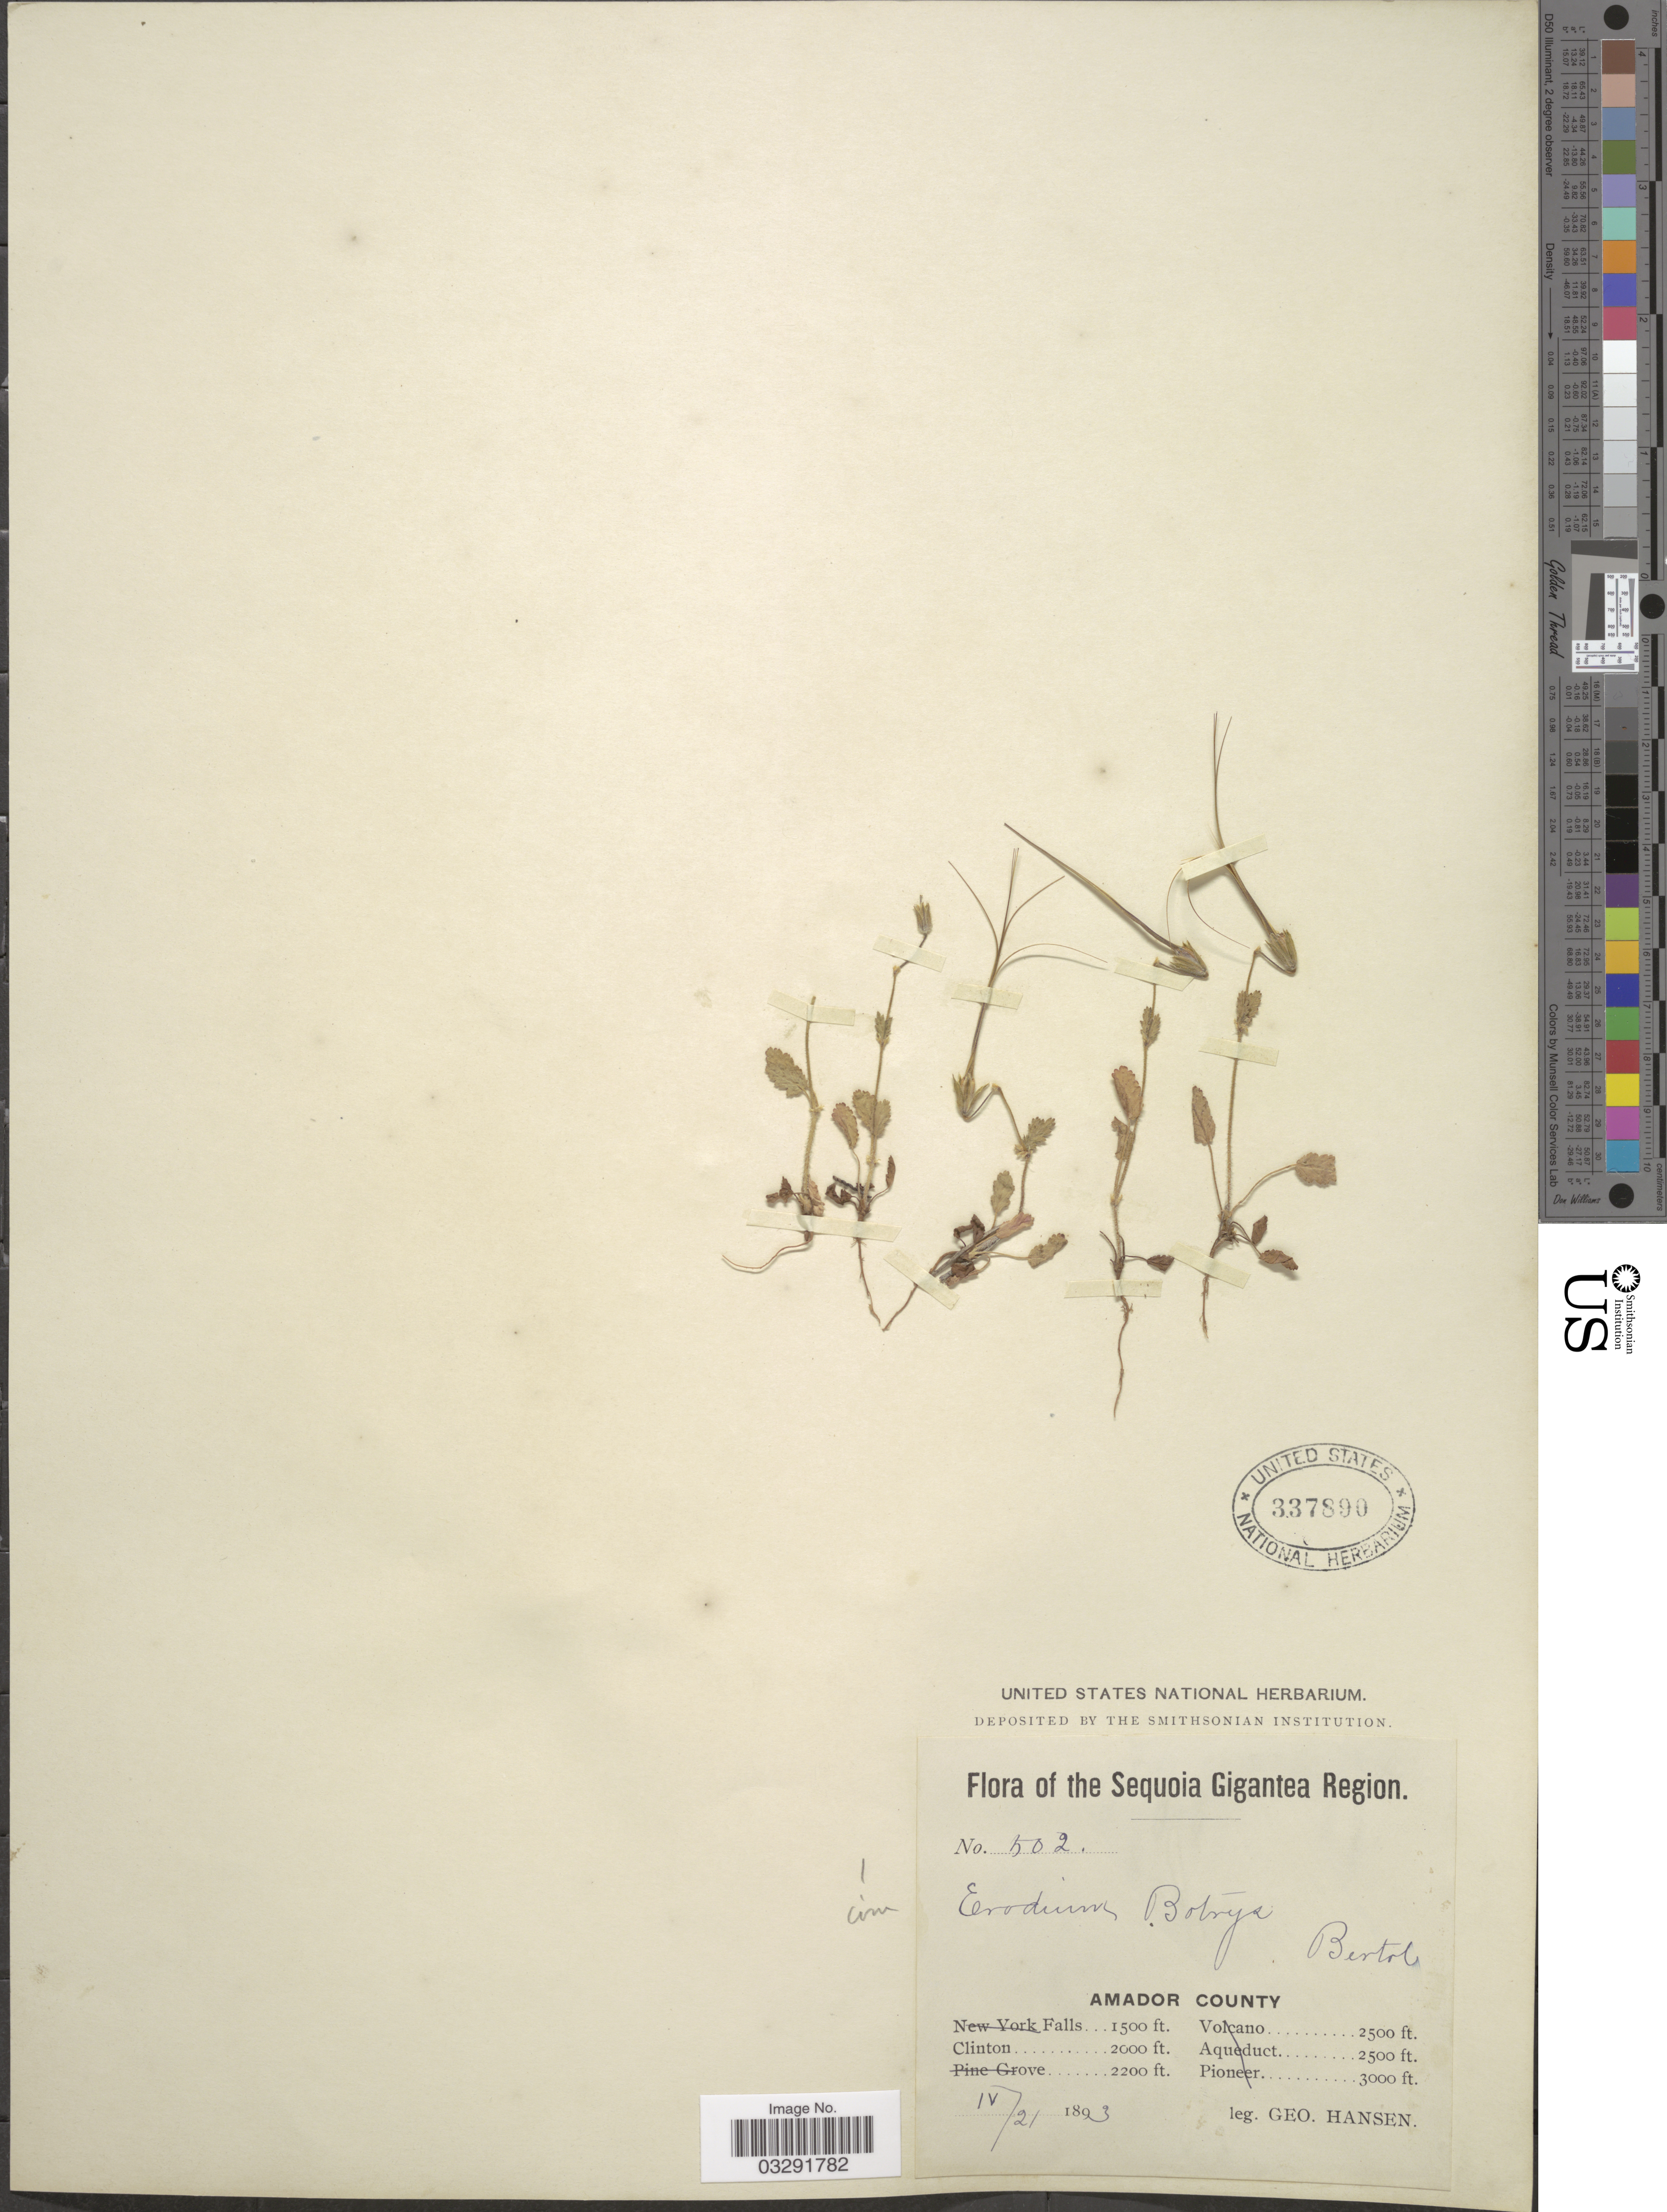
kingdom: Plantae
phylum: Tracheophyta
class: Magnoliopsida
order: Geraniales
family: Geraniaceae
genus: Erodium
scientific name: Erodium botrys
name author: (Cav.) Bertol.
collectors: G. Hansen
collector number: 502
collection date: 1893-04-21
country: United States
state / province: California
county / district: Amador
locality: Sequoia Gigantea Region. Amador County. Clinton.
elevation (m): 610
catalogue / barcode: US 337890